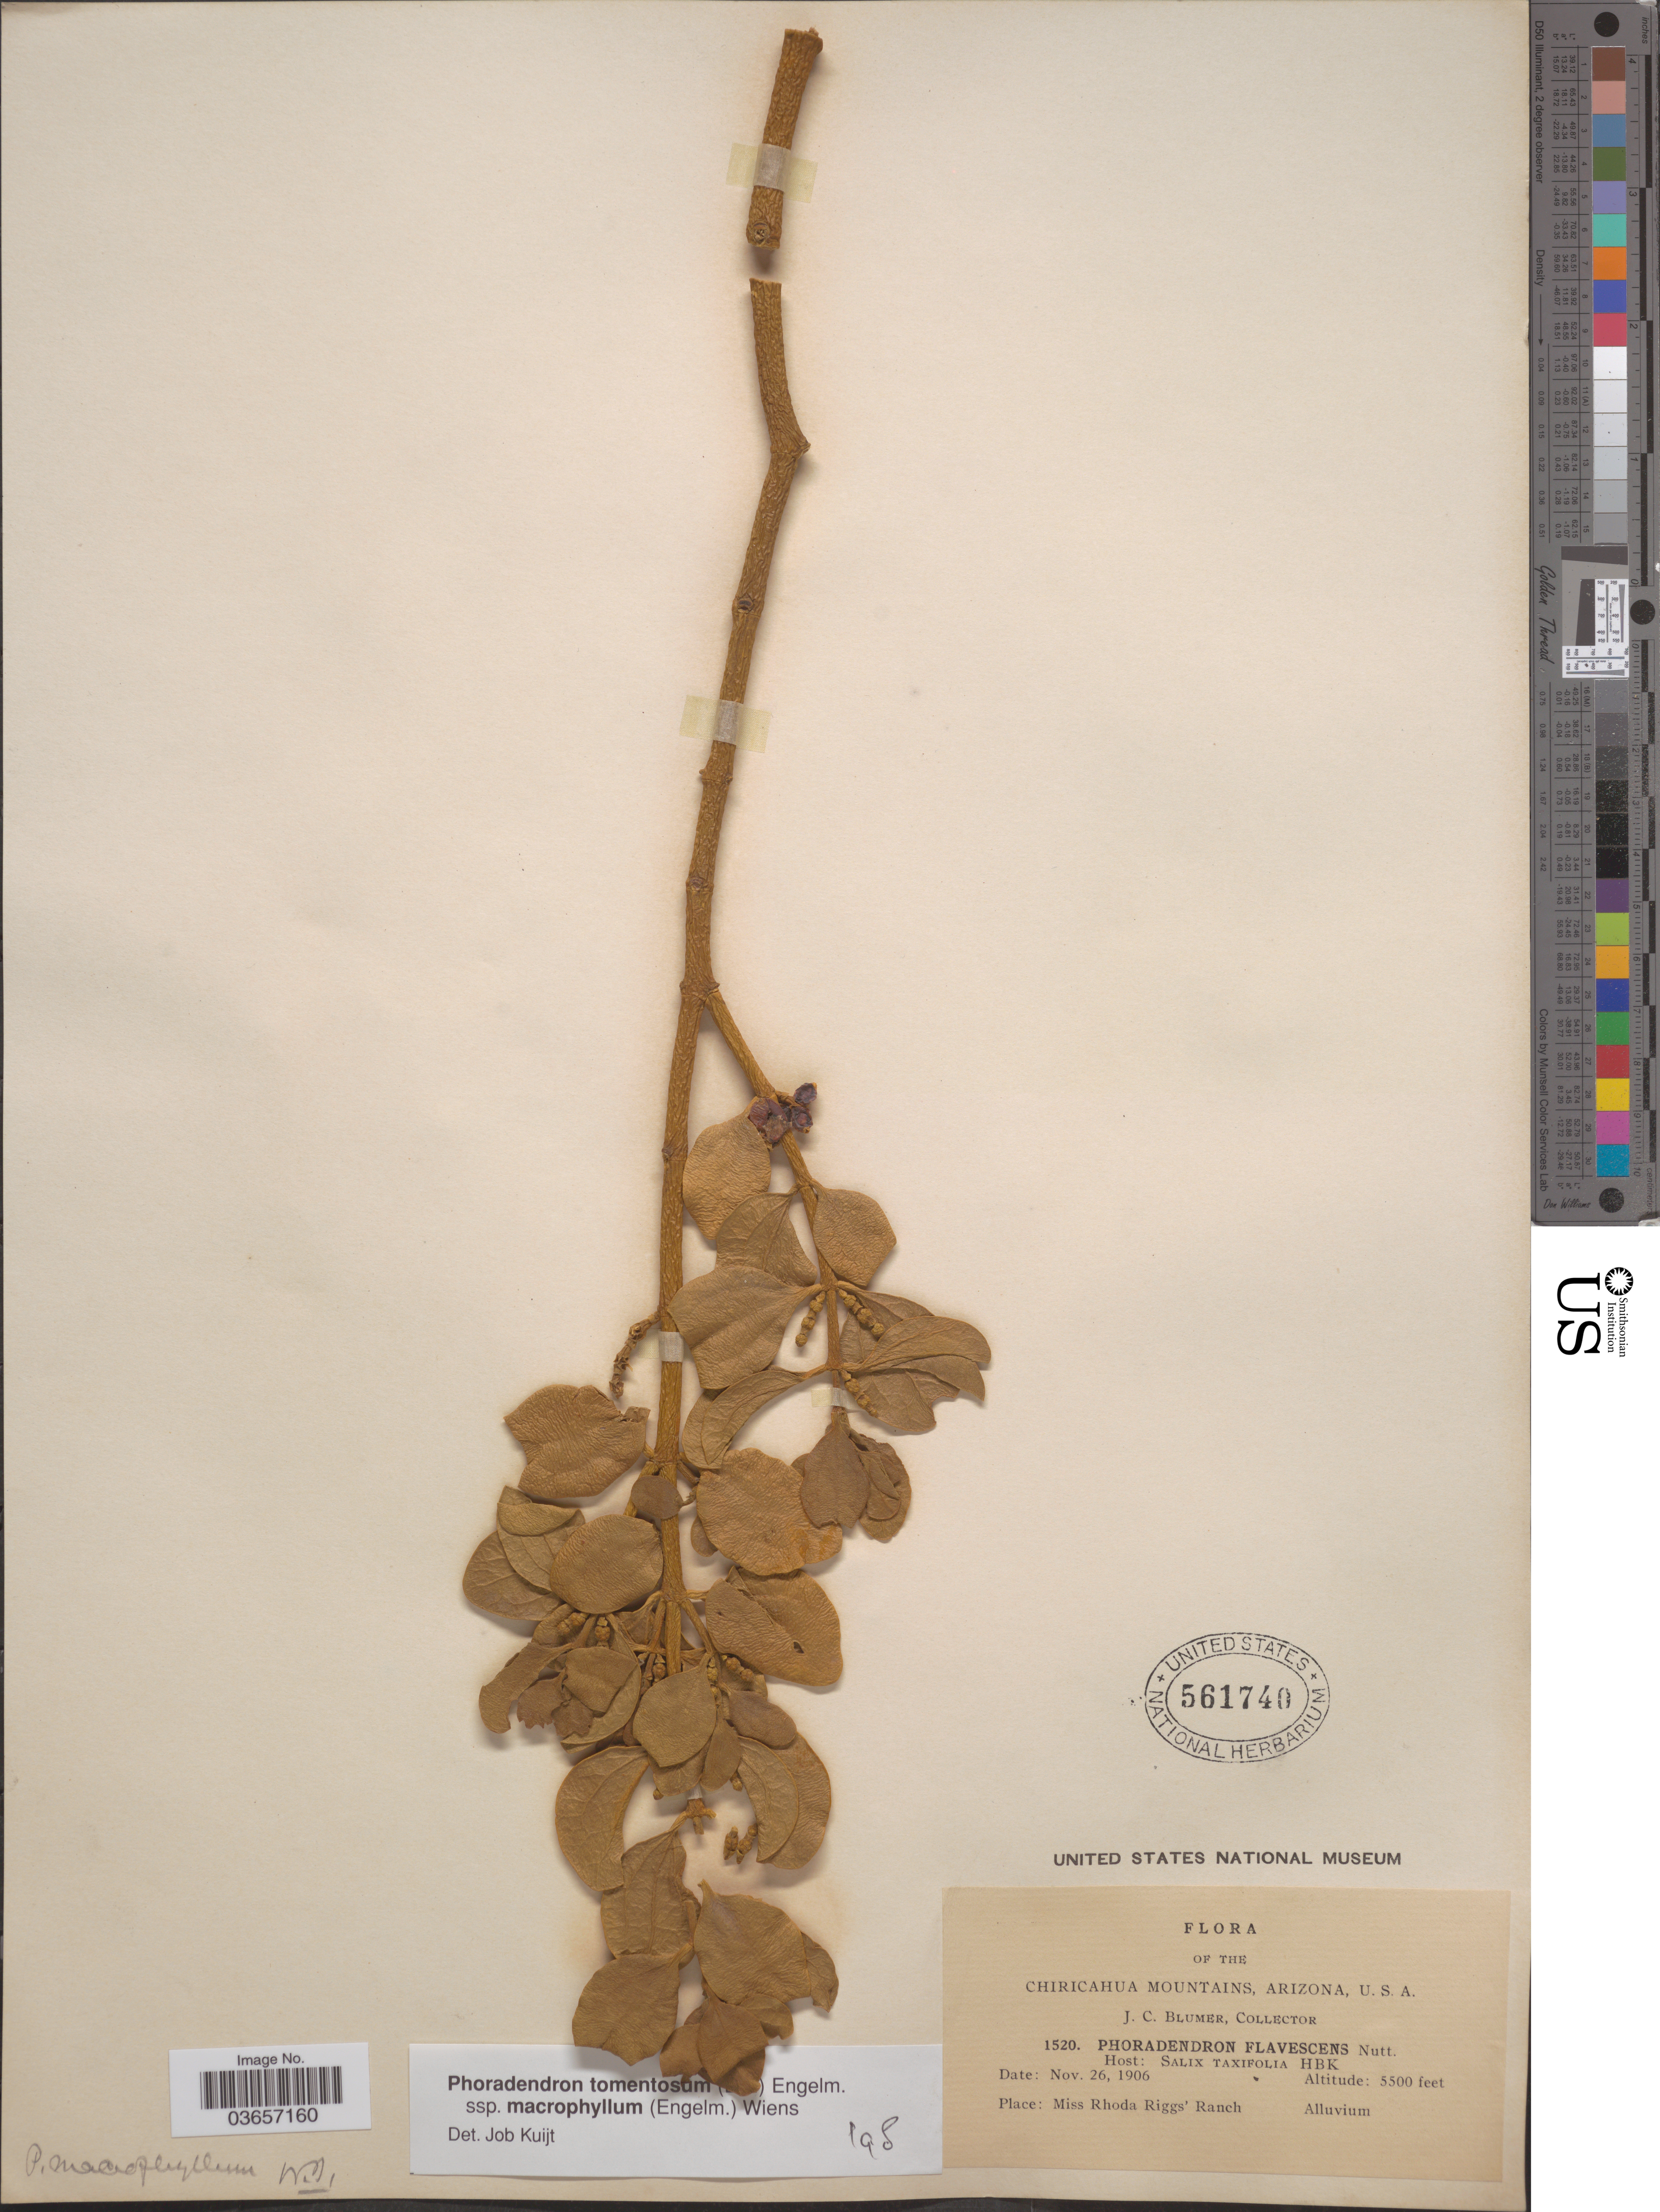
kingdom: Plantae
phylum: Tracheophyta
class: Magnoliopsida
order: Santalales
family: Viscaceae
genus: Phoradendron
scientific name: Phoradendron tomentosum subsp. macrophyllum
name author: DC.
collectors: J. C. Blumer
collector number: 1520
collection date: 1906-11-26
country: United States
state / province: Arizona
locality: Chiricahua Mountains, U.S.A. Miss Rhoda Rigg's Ranch.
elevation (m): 1676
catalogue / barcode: US 561740